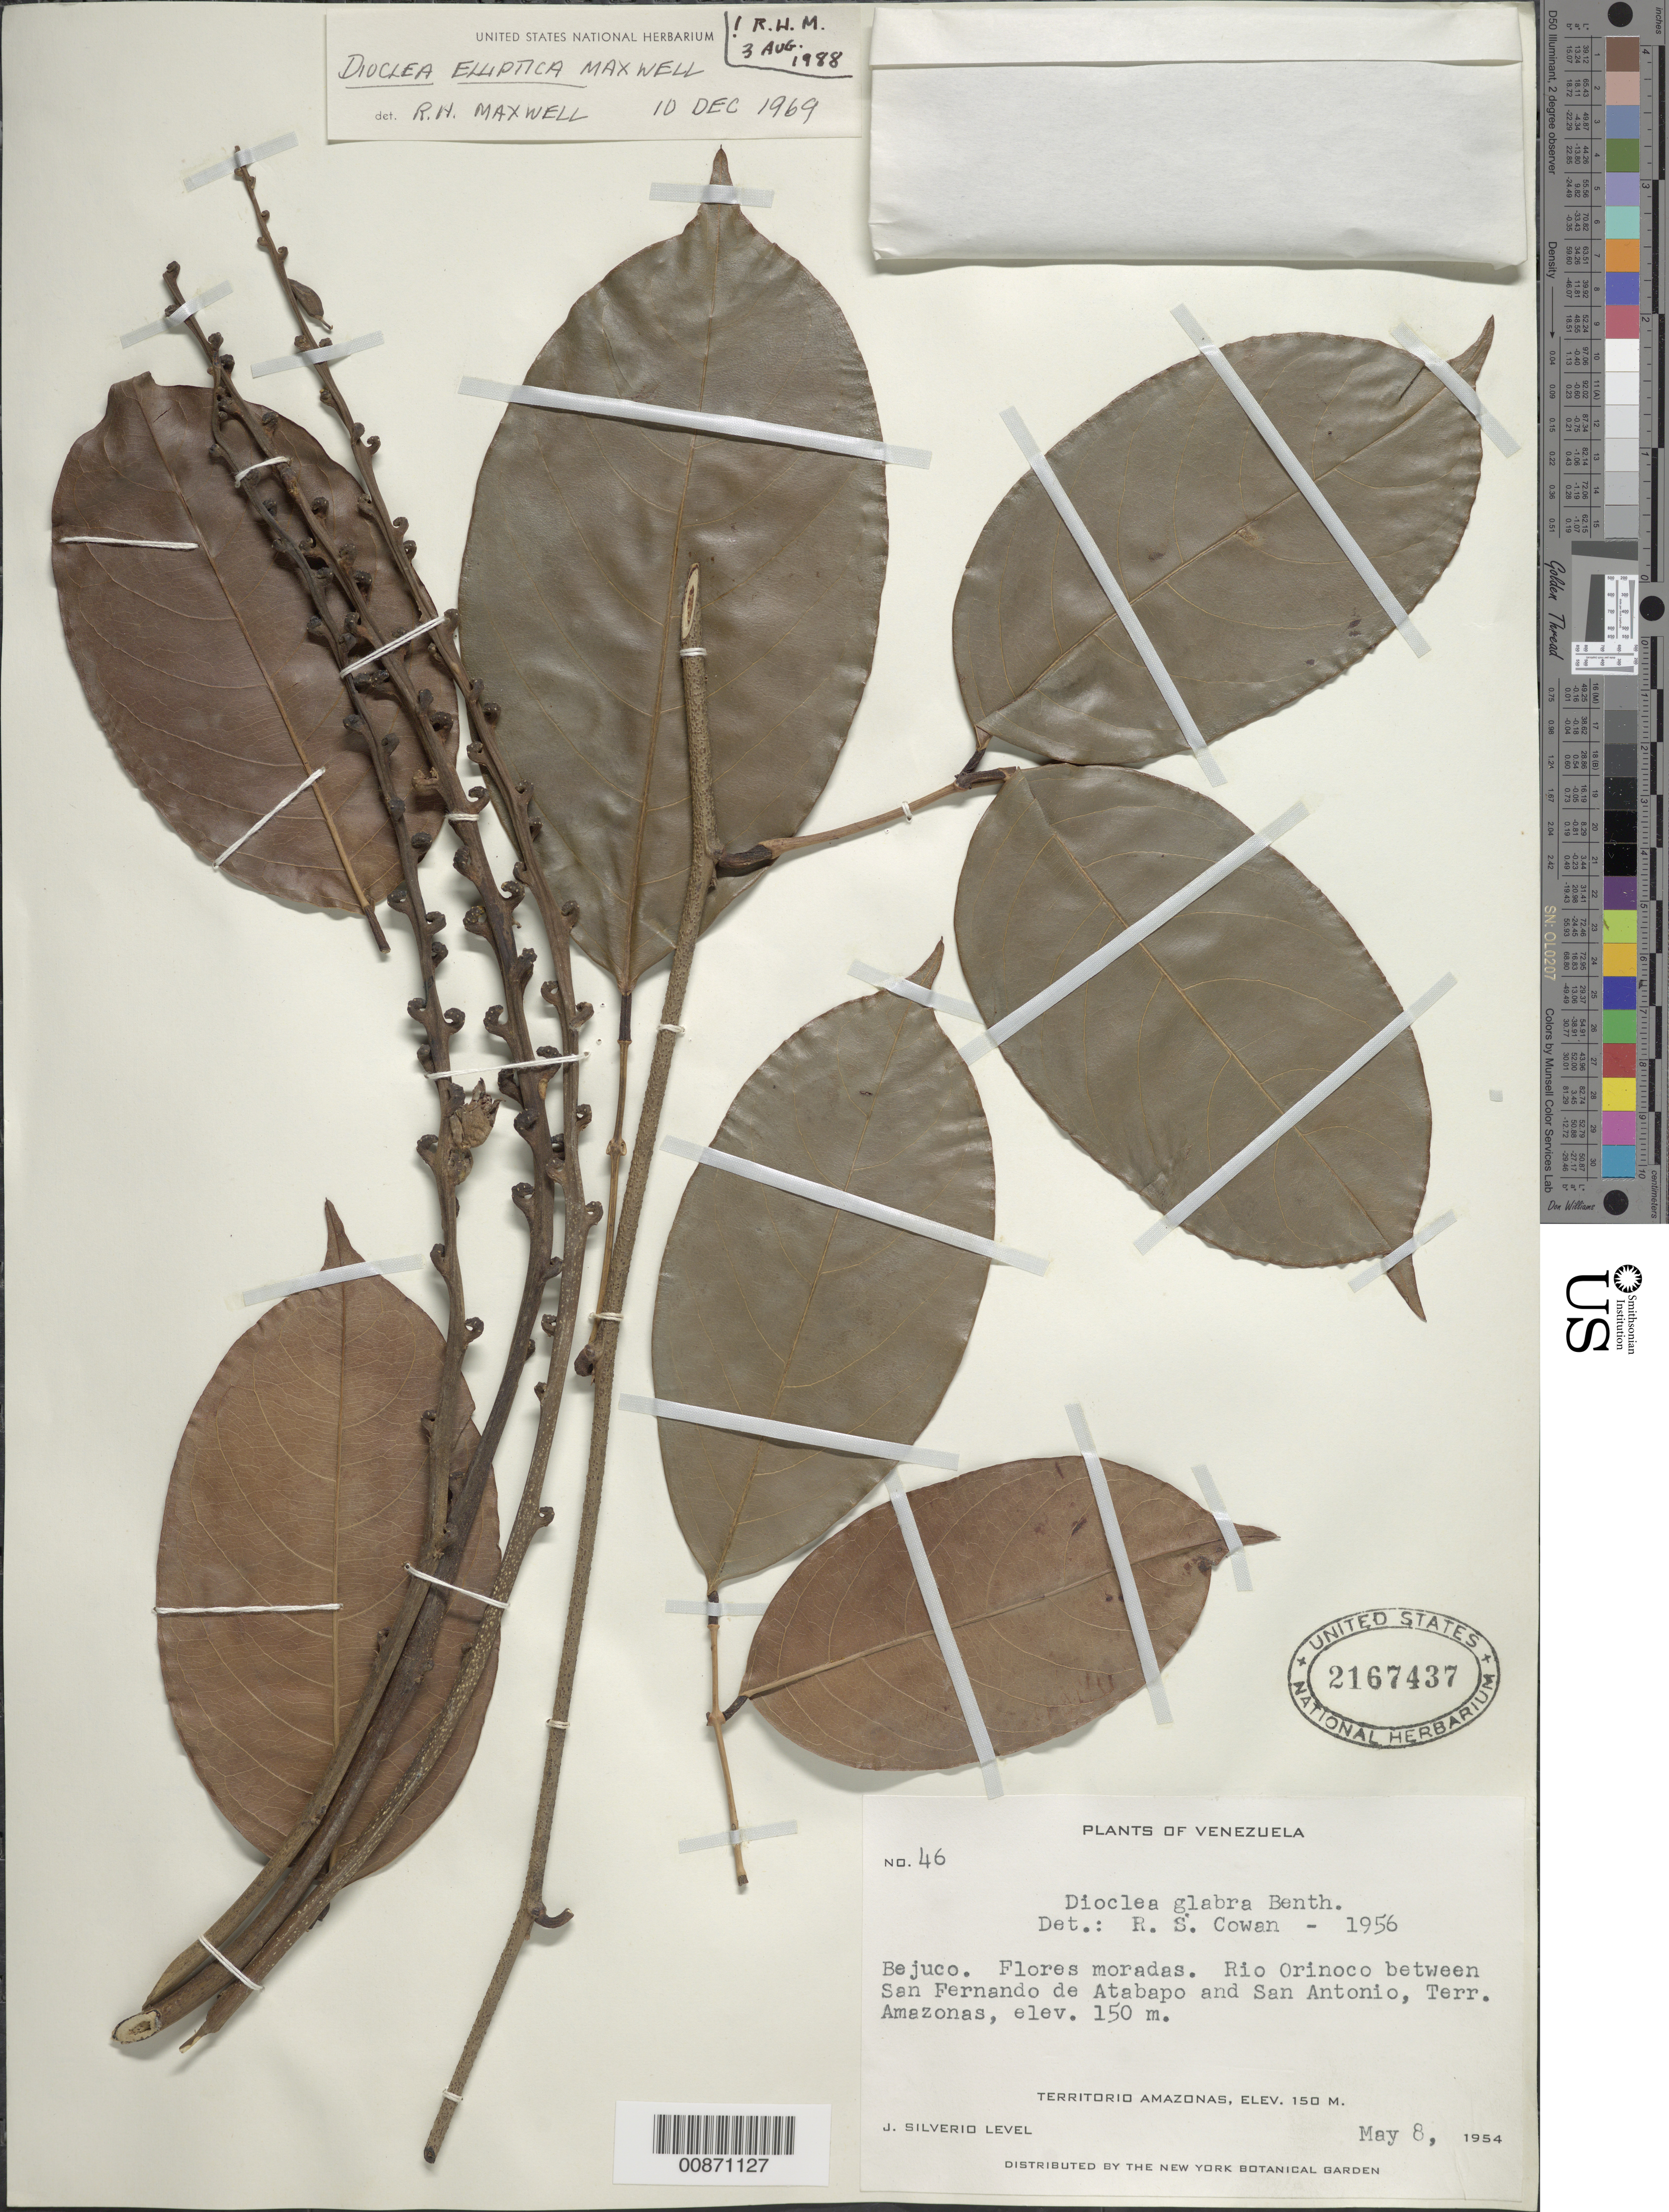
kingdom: Plantae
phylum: Tracheophyta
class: Magnoliopsida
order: Fabales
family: Fabaceae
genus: Macropsychanthus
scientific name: Macropsychanthus scaber var. scaber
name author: (Rich.) L.P. Queiroz & Snak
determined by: Strong, Mark T., (BOT), Smithsonian Institution - National Museum of Natural History (UNITED STATES)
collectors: J. Silverio L.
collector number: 46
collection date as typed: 8-May-54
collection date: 1954-05-08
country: Venezuela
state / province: Amazonas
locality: Río Orinoco, San Fernando de Atabapo to San Antonio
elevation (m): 150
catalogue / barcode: US 2167437